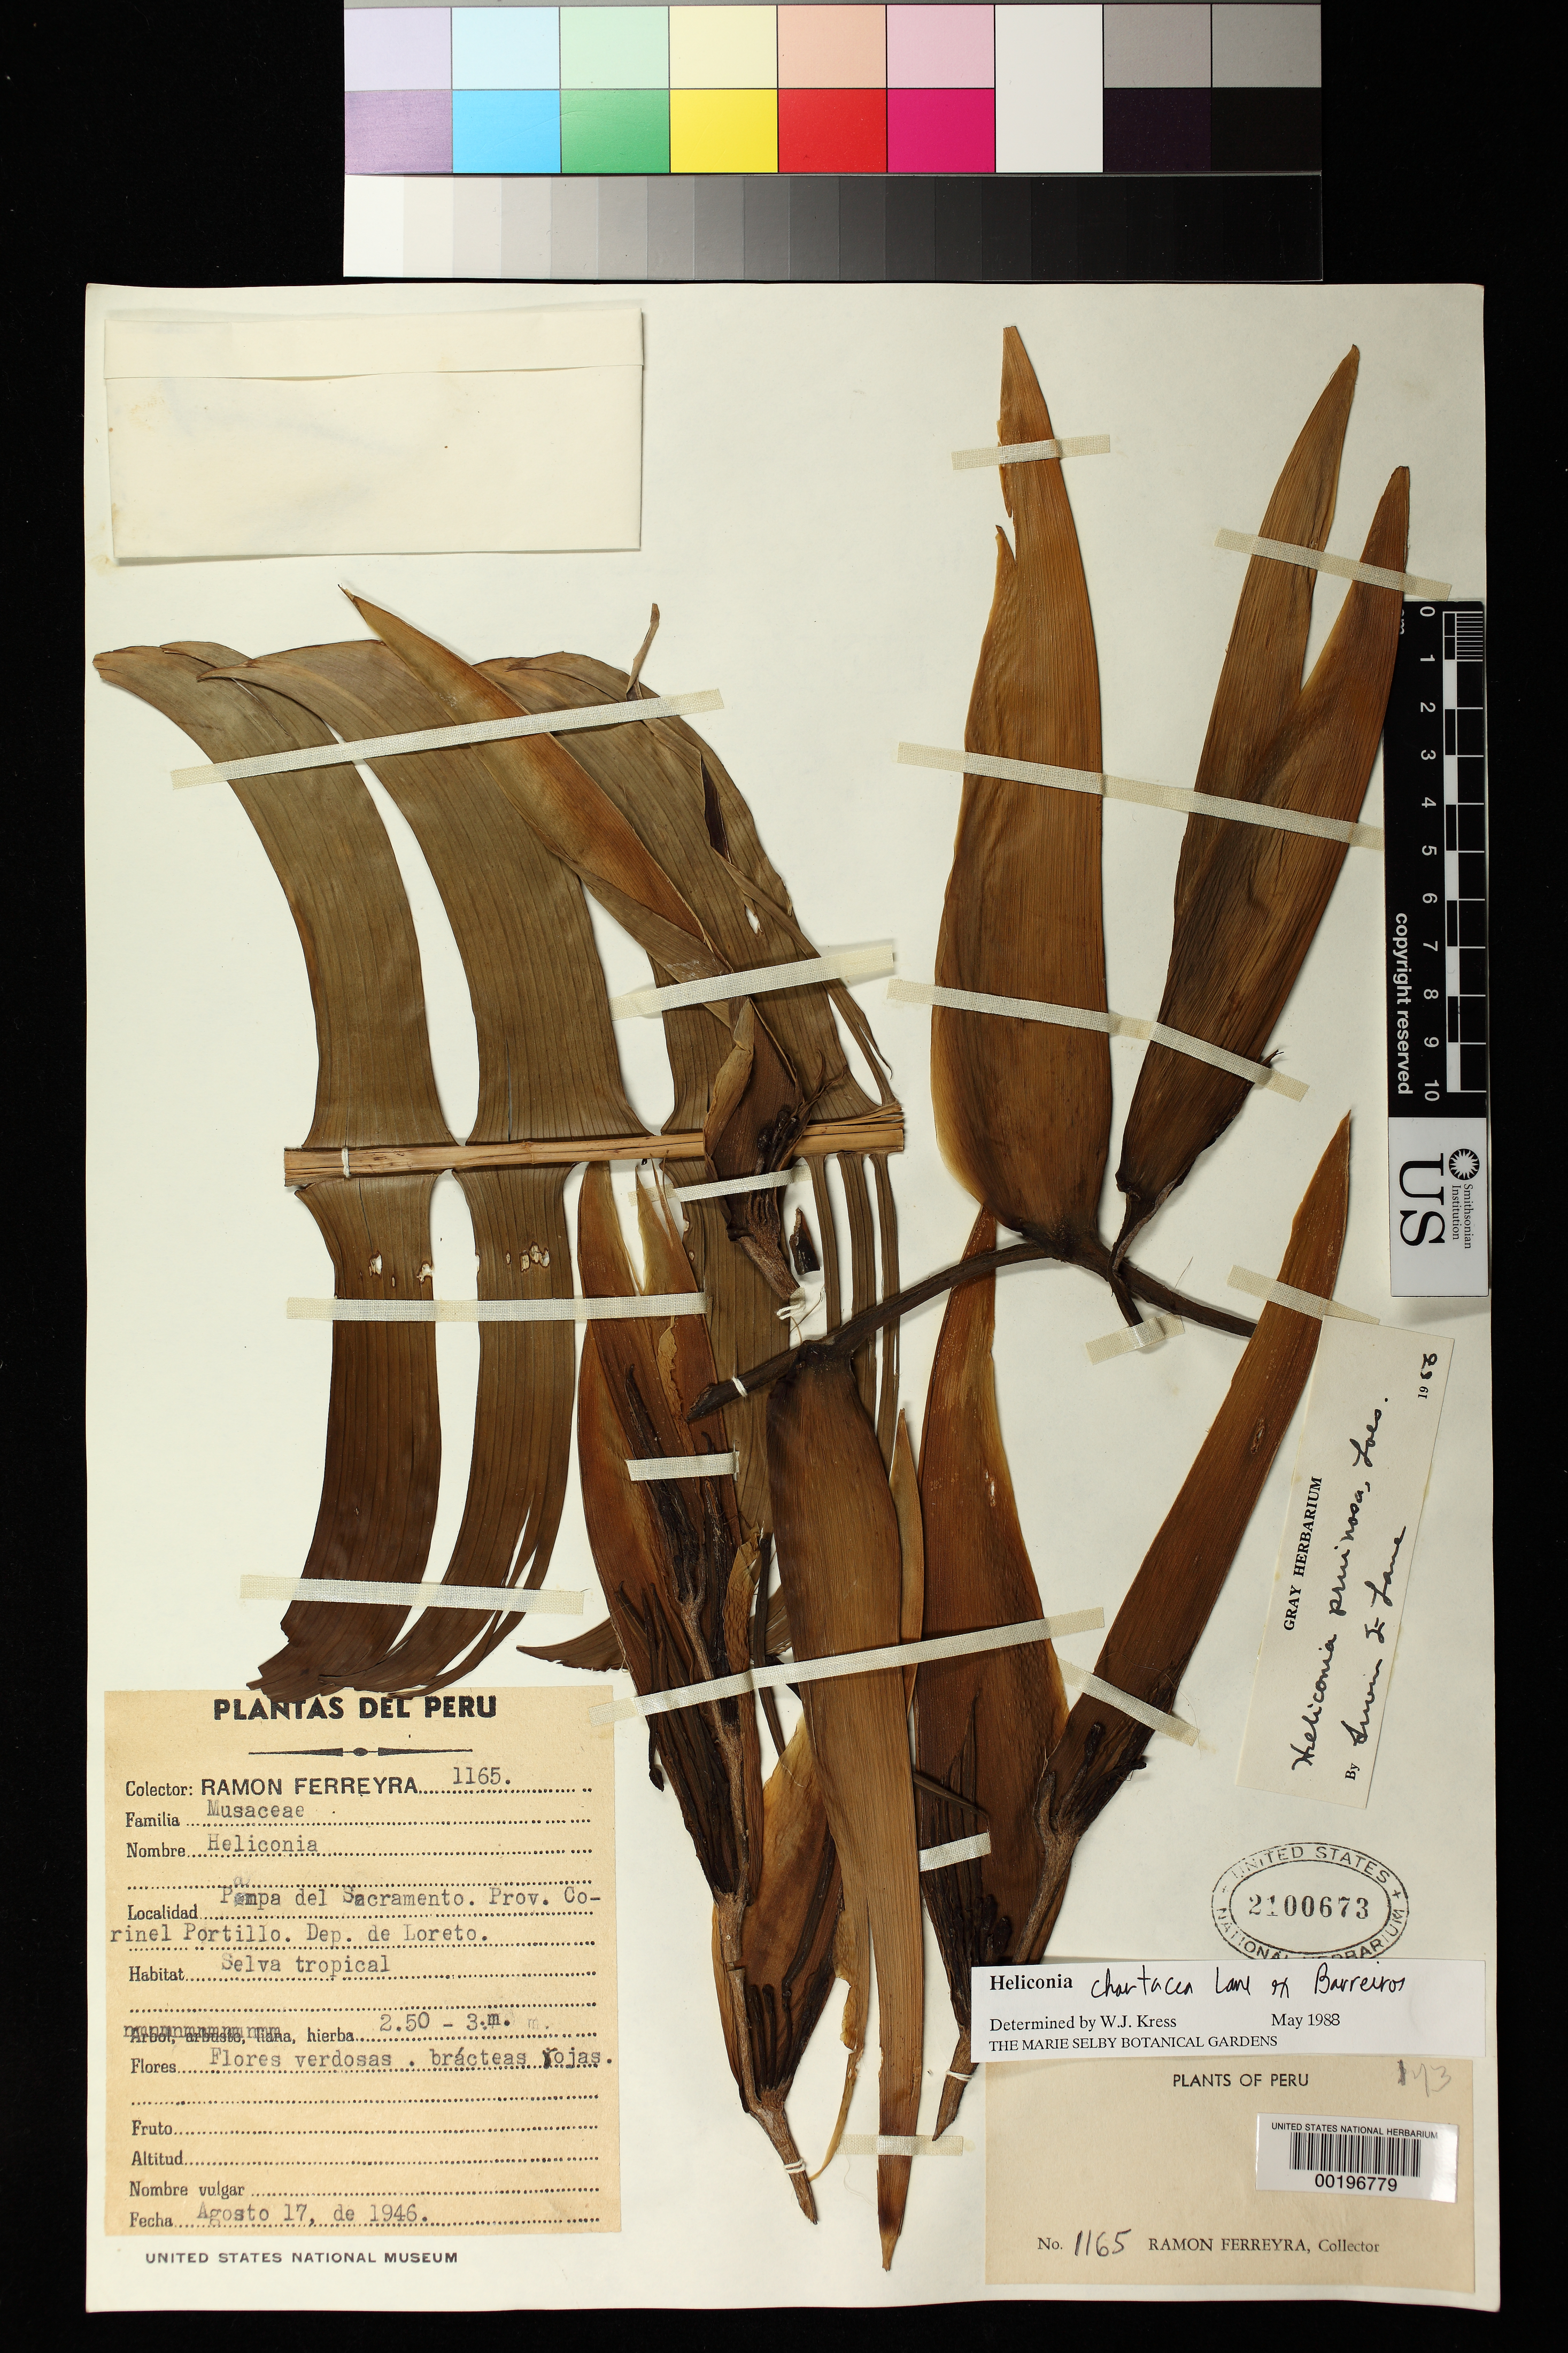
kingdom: Plantae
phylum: Tracheophyta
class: Liliopsida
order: Zingiberales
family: Heliconiaceae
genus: Heliconia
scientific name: Heliconia chartacea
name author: Lane ex Barreiros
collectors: R. A. Ferreyra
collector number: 1165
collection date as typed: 17 Aug 1946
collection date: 1946-08-17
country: Peru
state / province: Ucayali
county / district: Coronel Portillo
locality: Pampa del Sacramento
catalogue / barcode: US 2100673